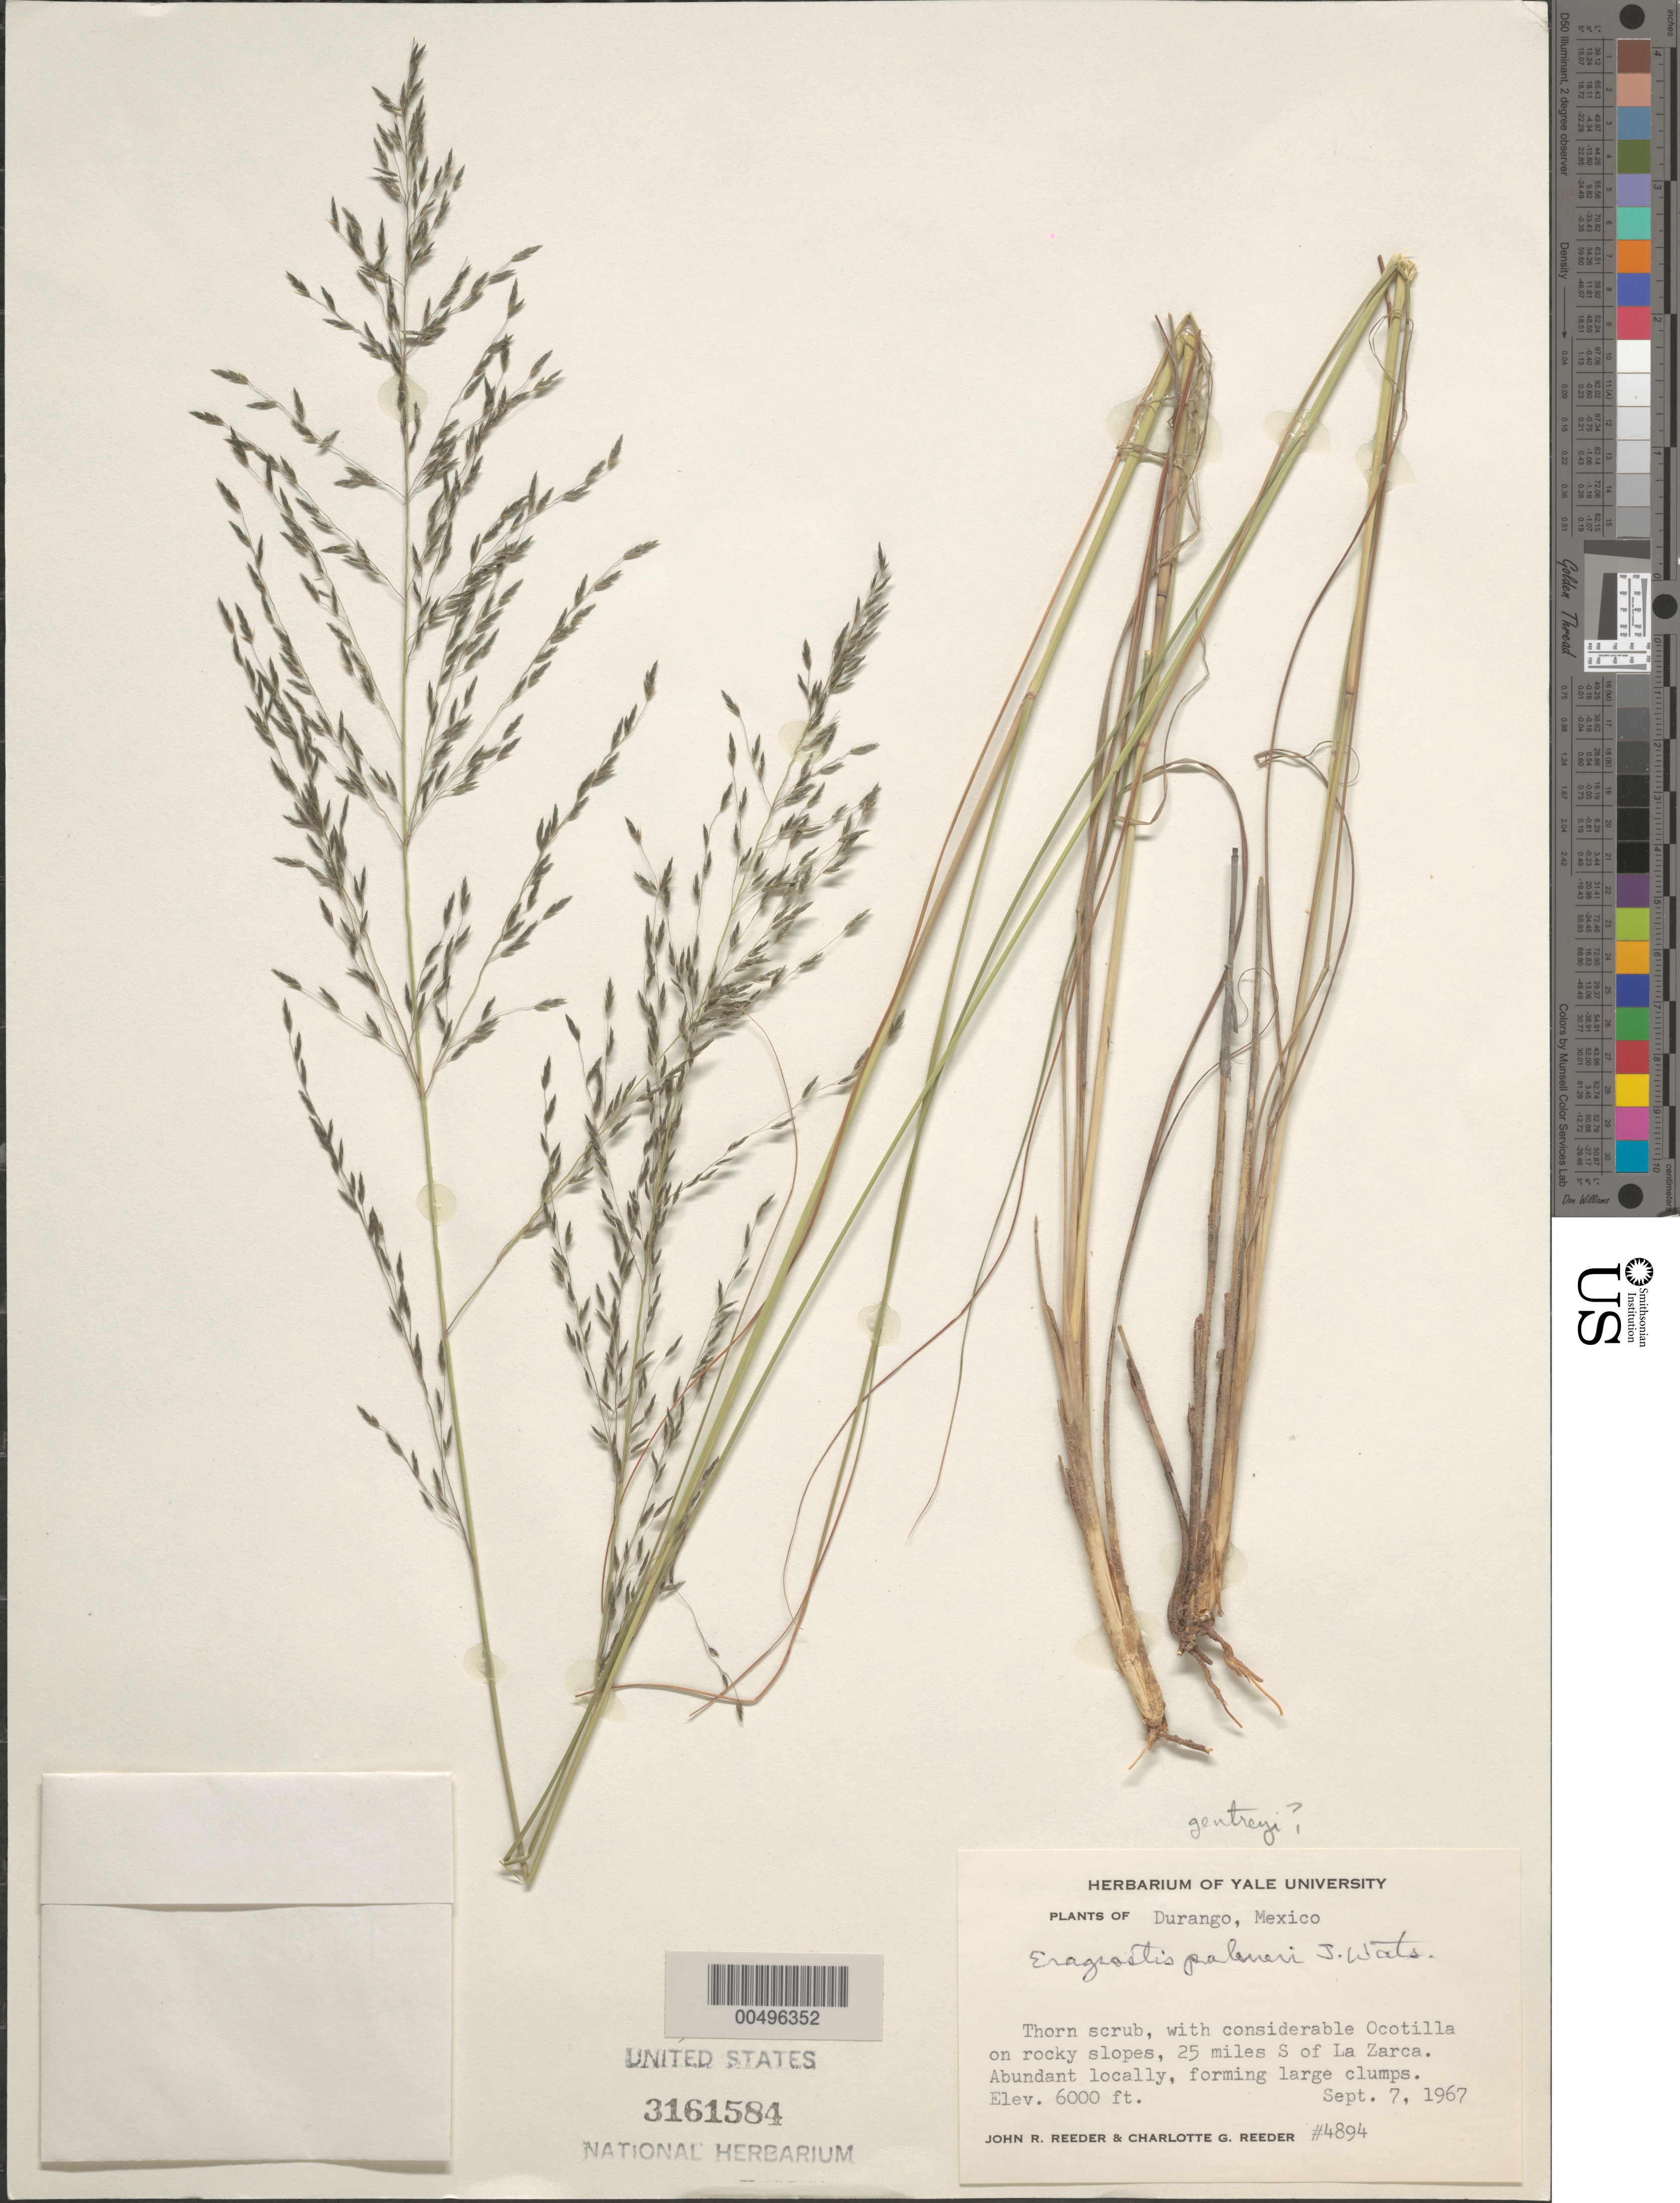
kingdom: Plantae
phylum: Tracheophyta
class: Liliopsida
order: Poales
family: Poaceae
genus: Eragrostis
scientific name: Eragrostis palmeri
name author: S. Watson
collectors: J. R. Reeder & C. G. Reeder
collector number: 4894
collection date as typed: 7 Sep 1967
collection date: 1967-09-07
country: Mexico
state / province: Durango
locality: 25 mi S of La Zarca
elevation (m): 1829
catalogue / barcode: US 3161584